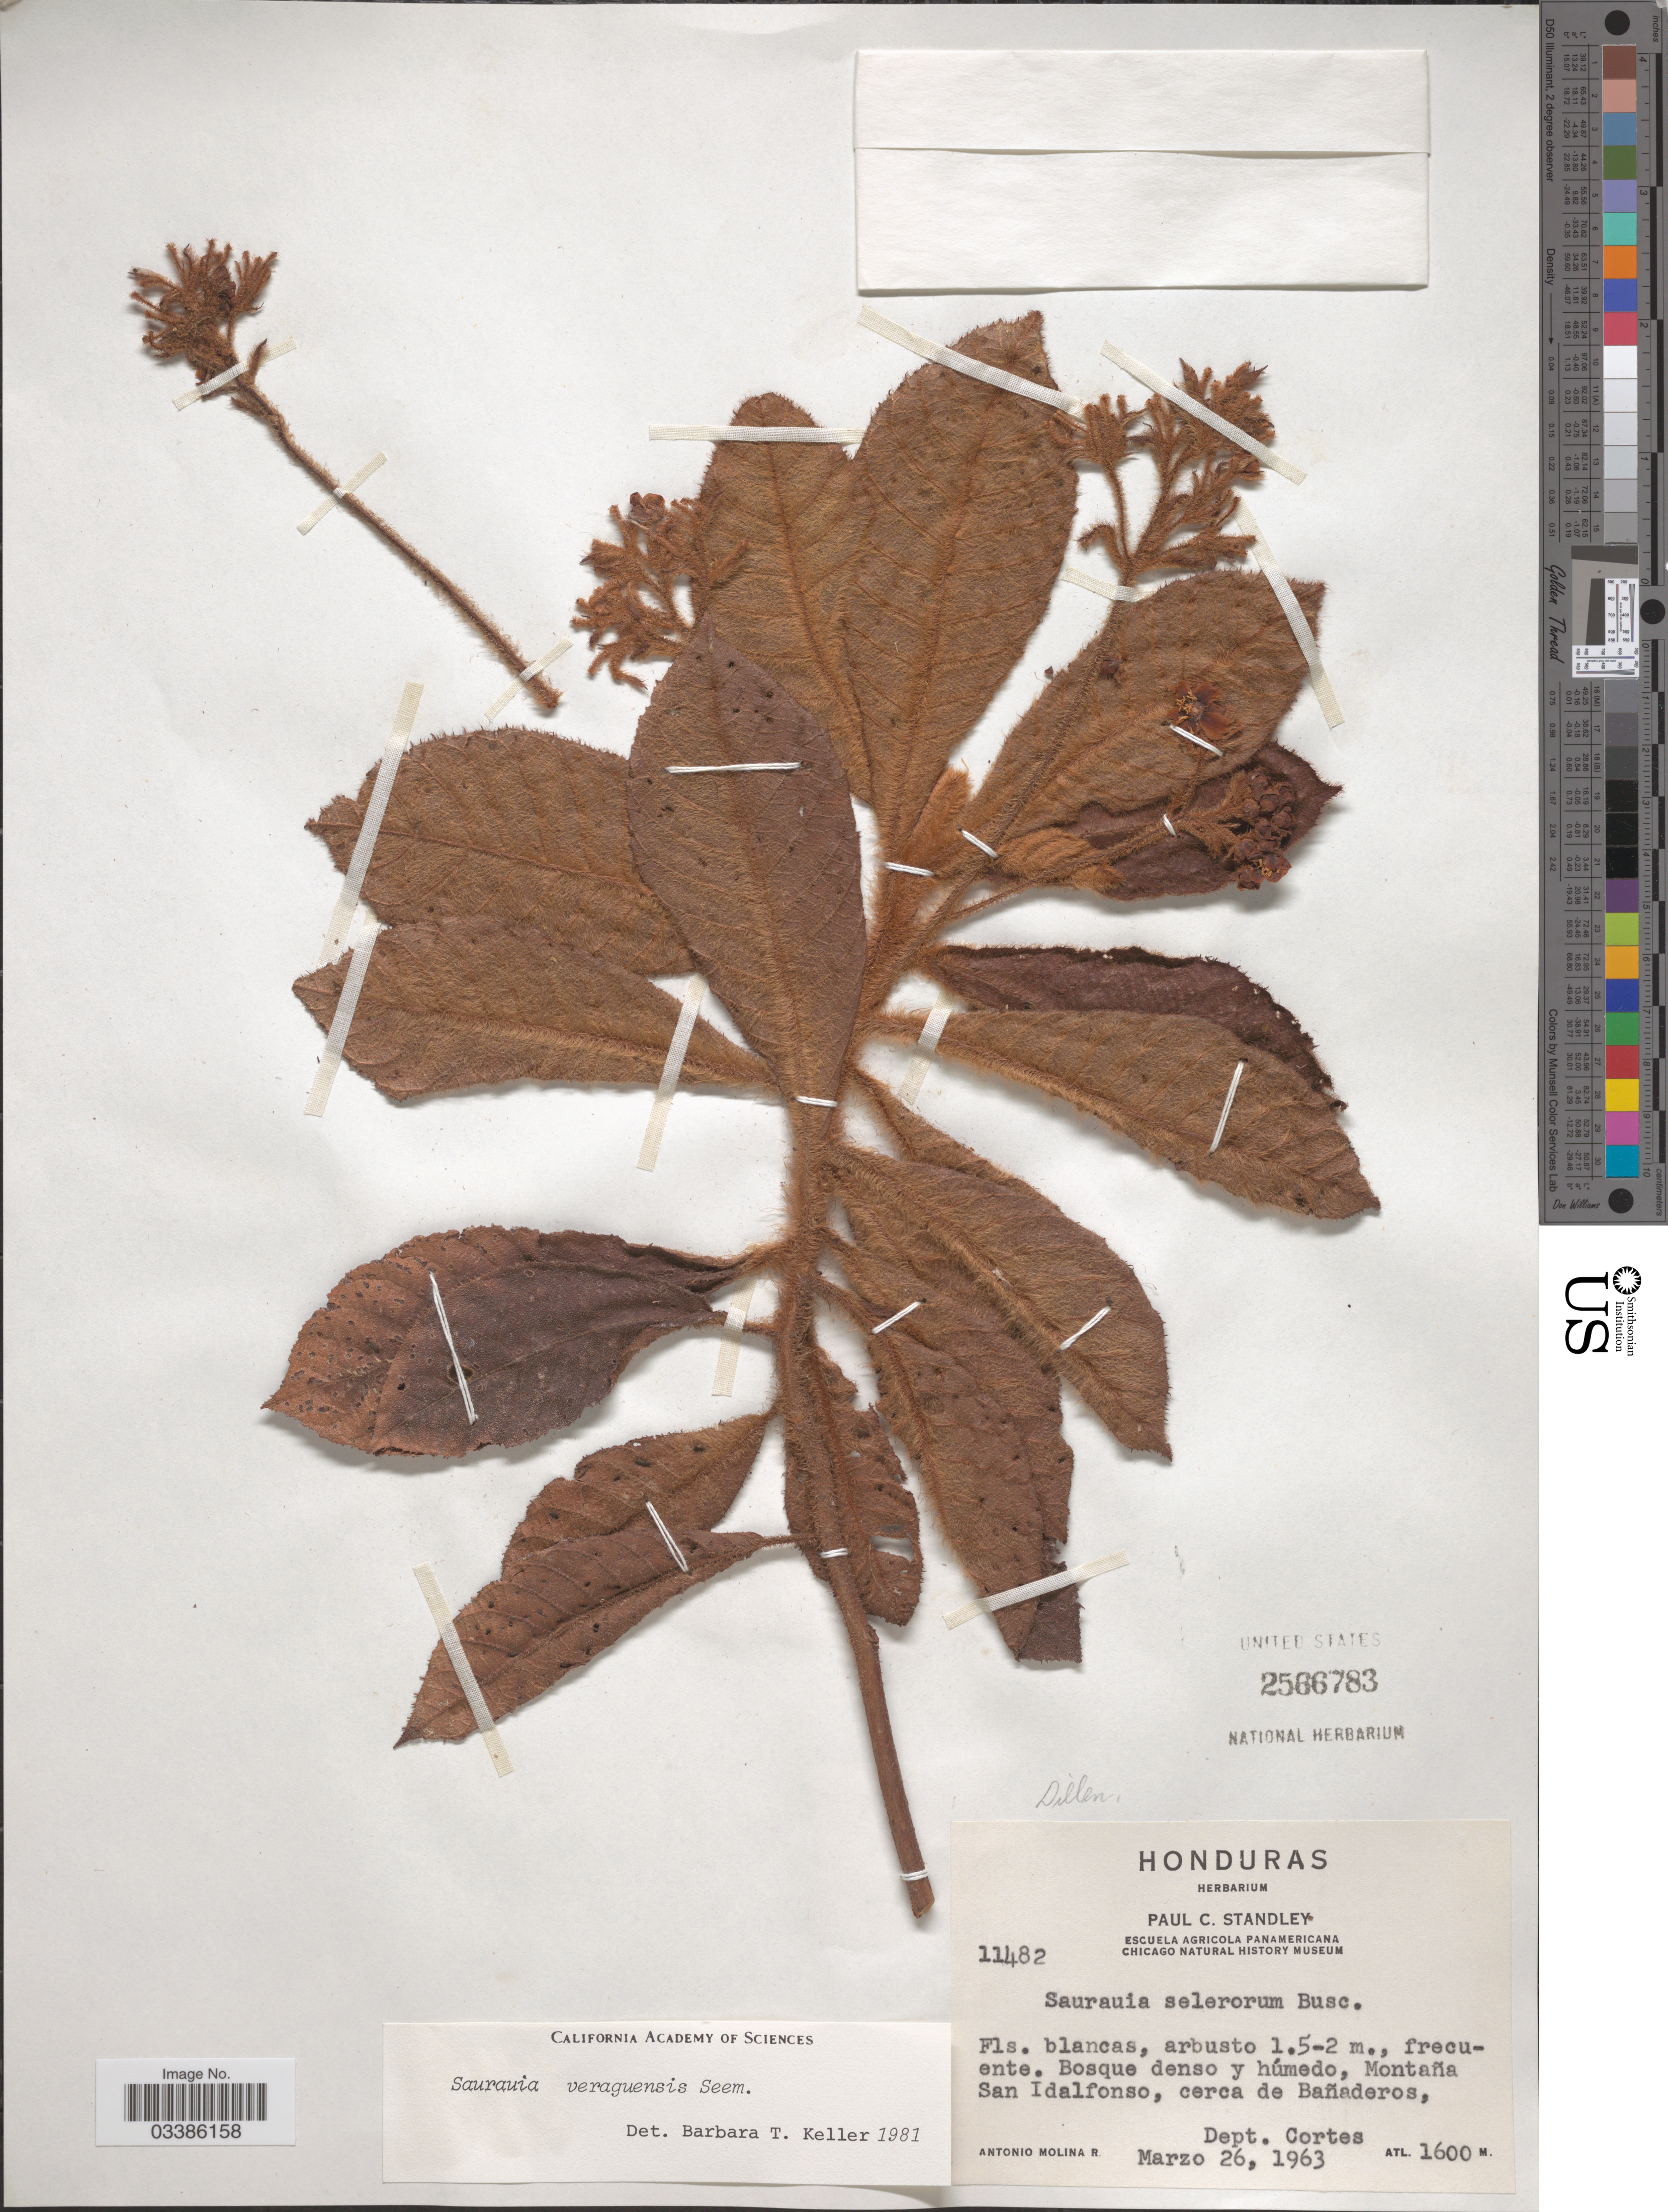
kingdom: Plantae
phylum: Tracheophyta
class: Magnoliopsida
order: Ericales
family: Actinidiaceae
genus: Saurauia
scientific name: Saurauia veraguasensis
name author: Seem.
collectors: A. Molina R.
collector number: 11482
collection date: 1963-03-26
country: Honduras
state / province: Cortés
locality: Montaña San Idalfonso, cerca de Bañaderos, Dept. Cortes.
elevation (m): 1600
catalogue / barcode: US 2566783